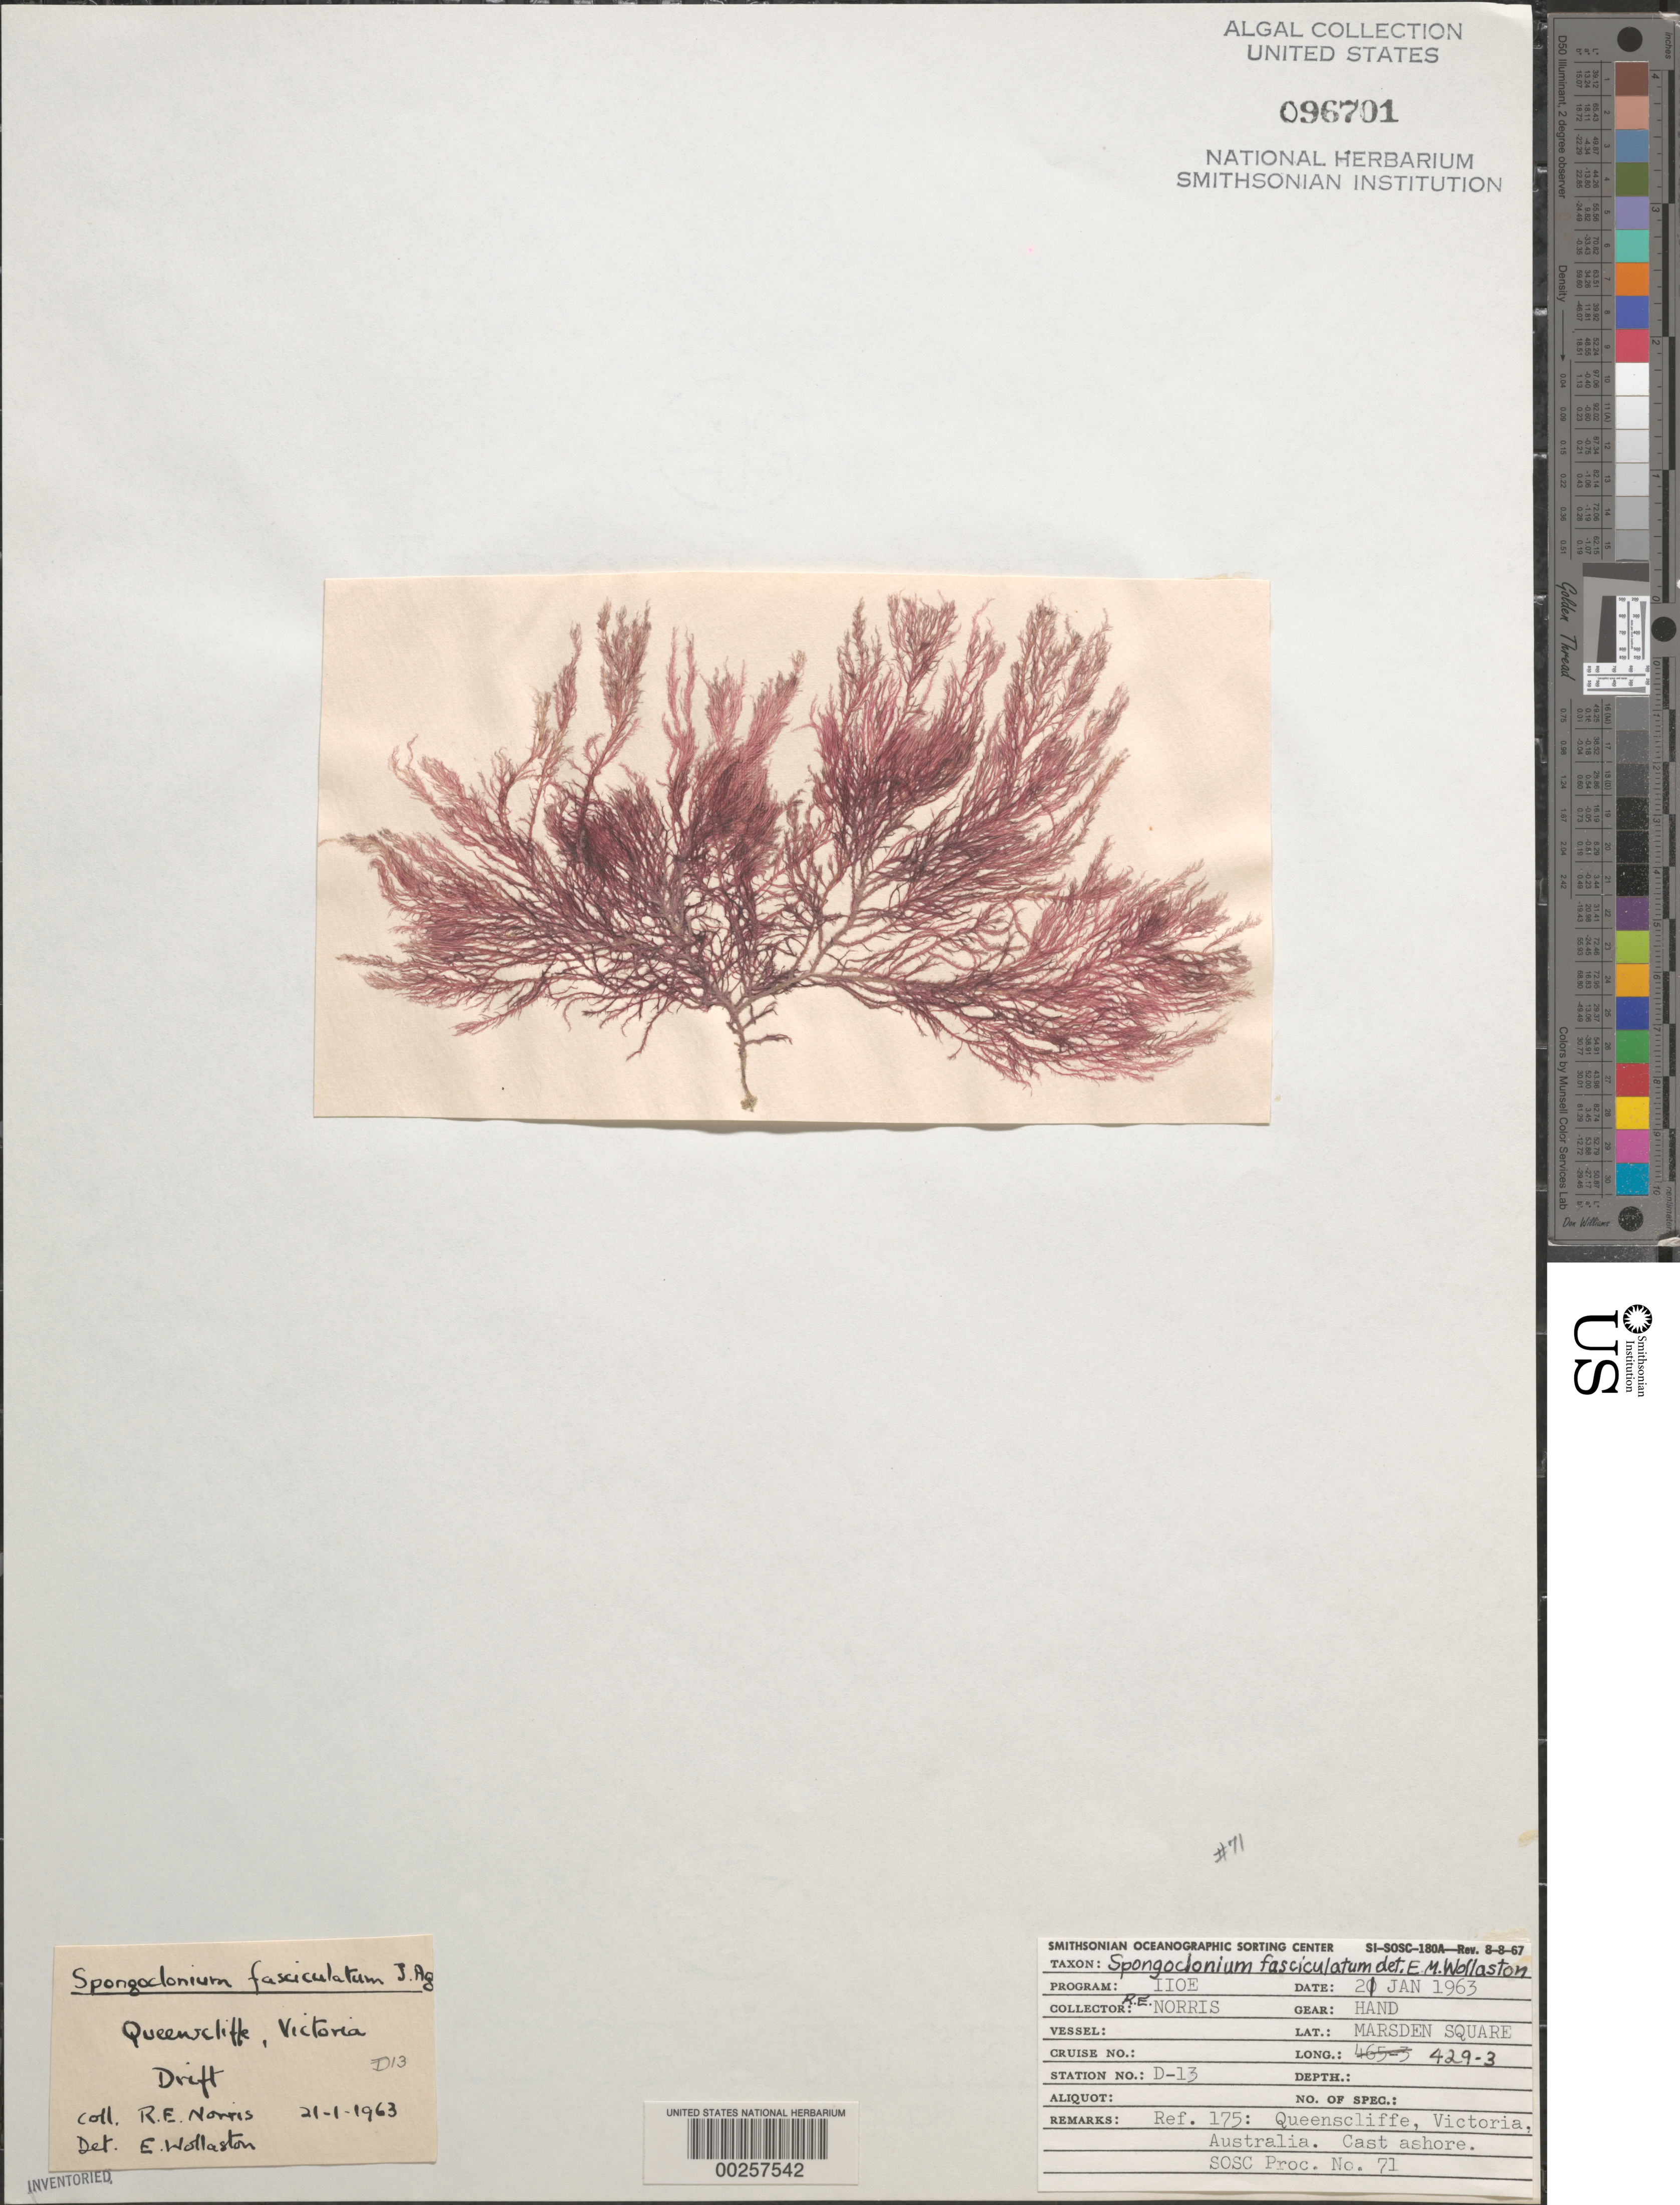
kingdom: Plantae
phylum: Rhodophyta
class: Florideophyceae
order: Ceramiales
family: Wrangeliaceae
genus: Spongoclonium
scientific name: Spongoclonium fasciculatum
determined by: Wollaston, E. M.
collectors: R. E. Norris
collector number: Station D-13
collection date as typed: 21 Jan 1963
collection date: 1963-01-21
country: Australia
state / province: Victoria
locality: Queenscliffe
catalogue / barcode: US 96701